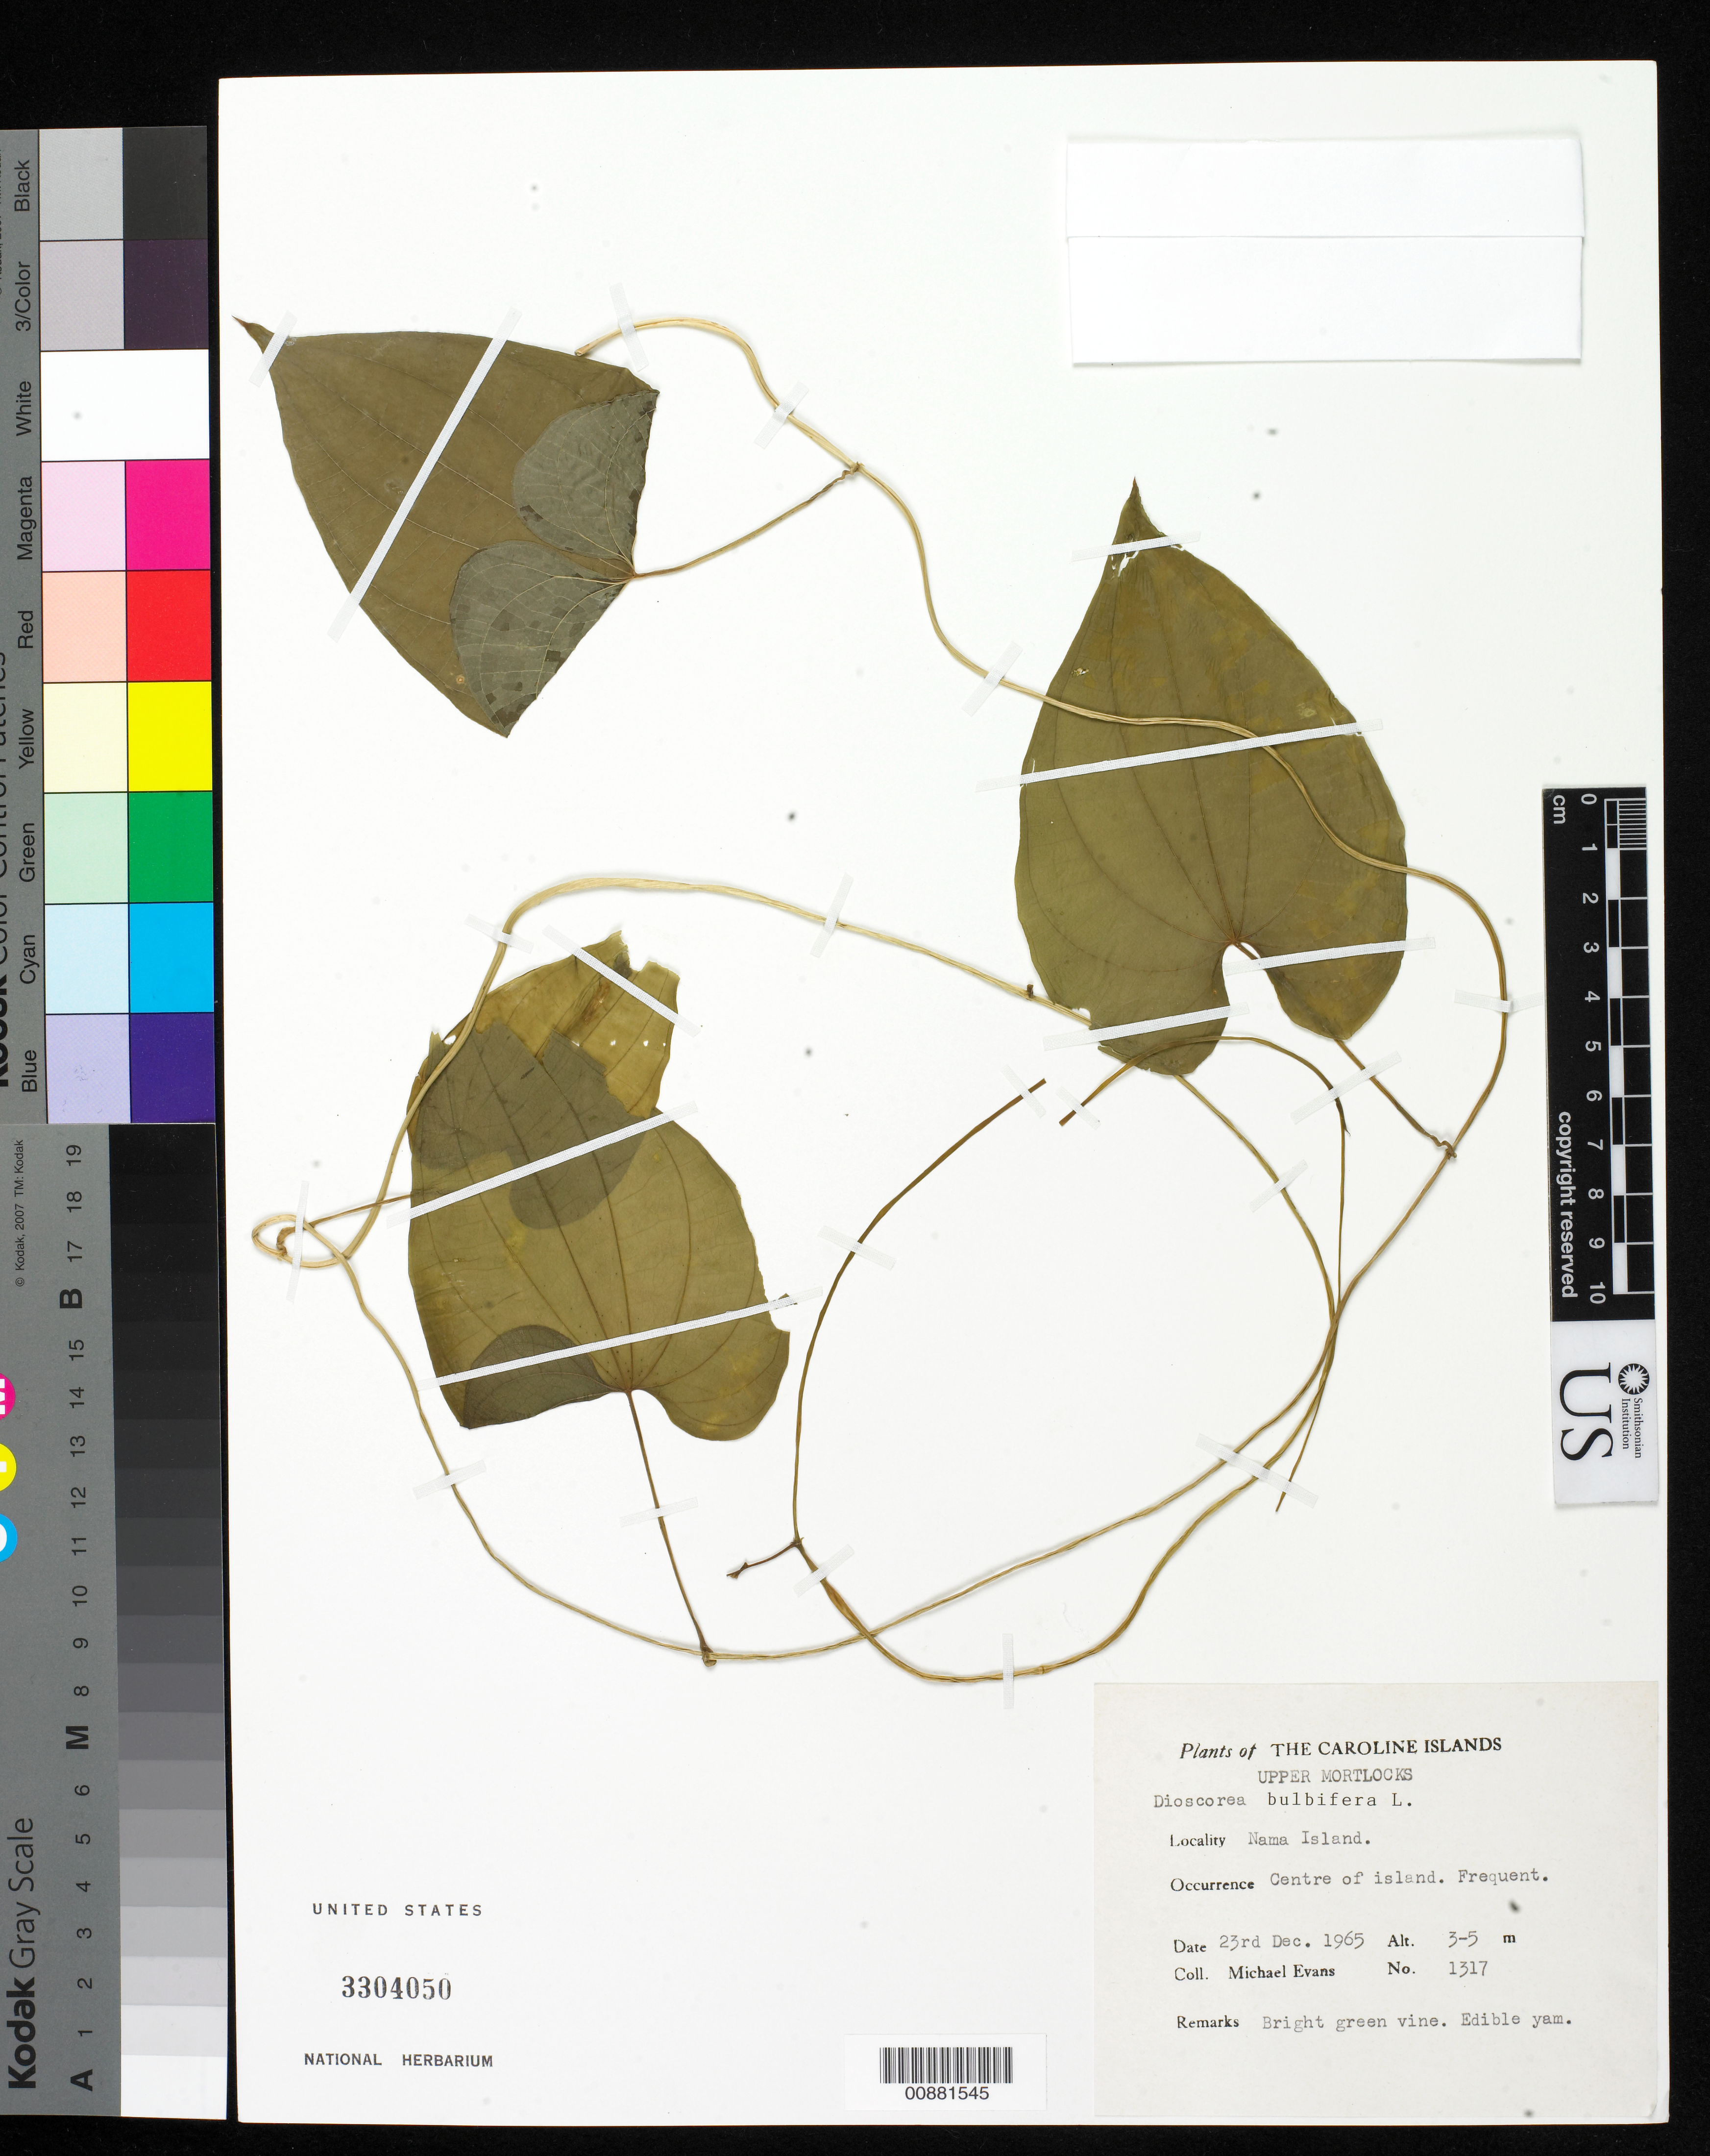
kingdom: Plantae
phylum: Tracheophyta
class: Liliopsida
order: Dioscoreales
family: Dioscoreaceae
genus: Dioscorea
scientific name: Dioscorea bulbifera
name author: L.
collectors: M. Evans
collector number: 1317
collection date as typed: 23 Dec 1965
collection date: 1965-12-23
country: Micronesia, Federated States of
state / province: Truk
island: Nama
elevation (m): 3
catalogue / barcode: US 3304050